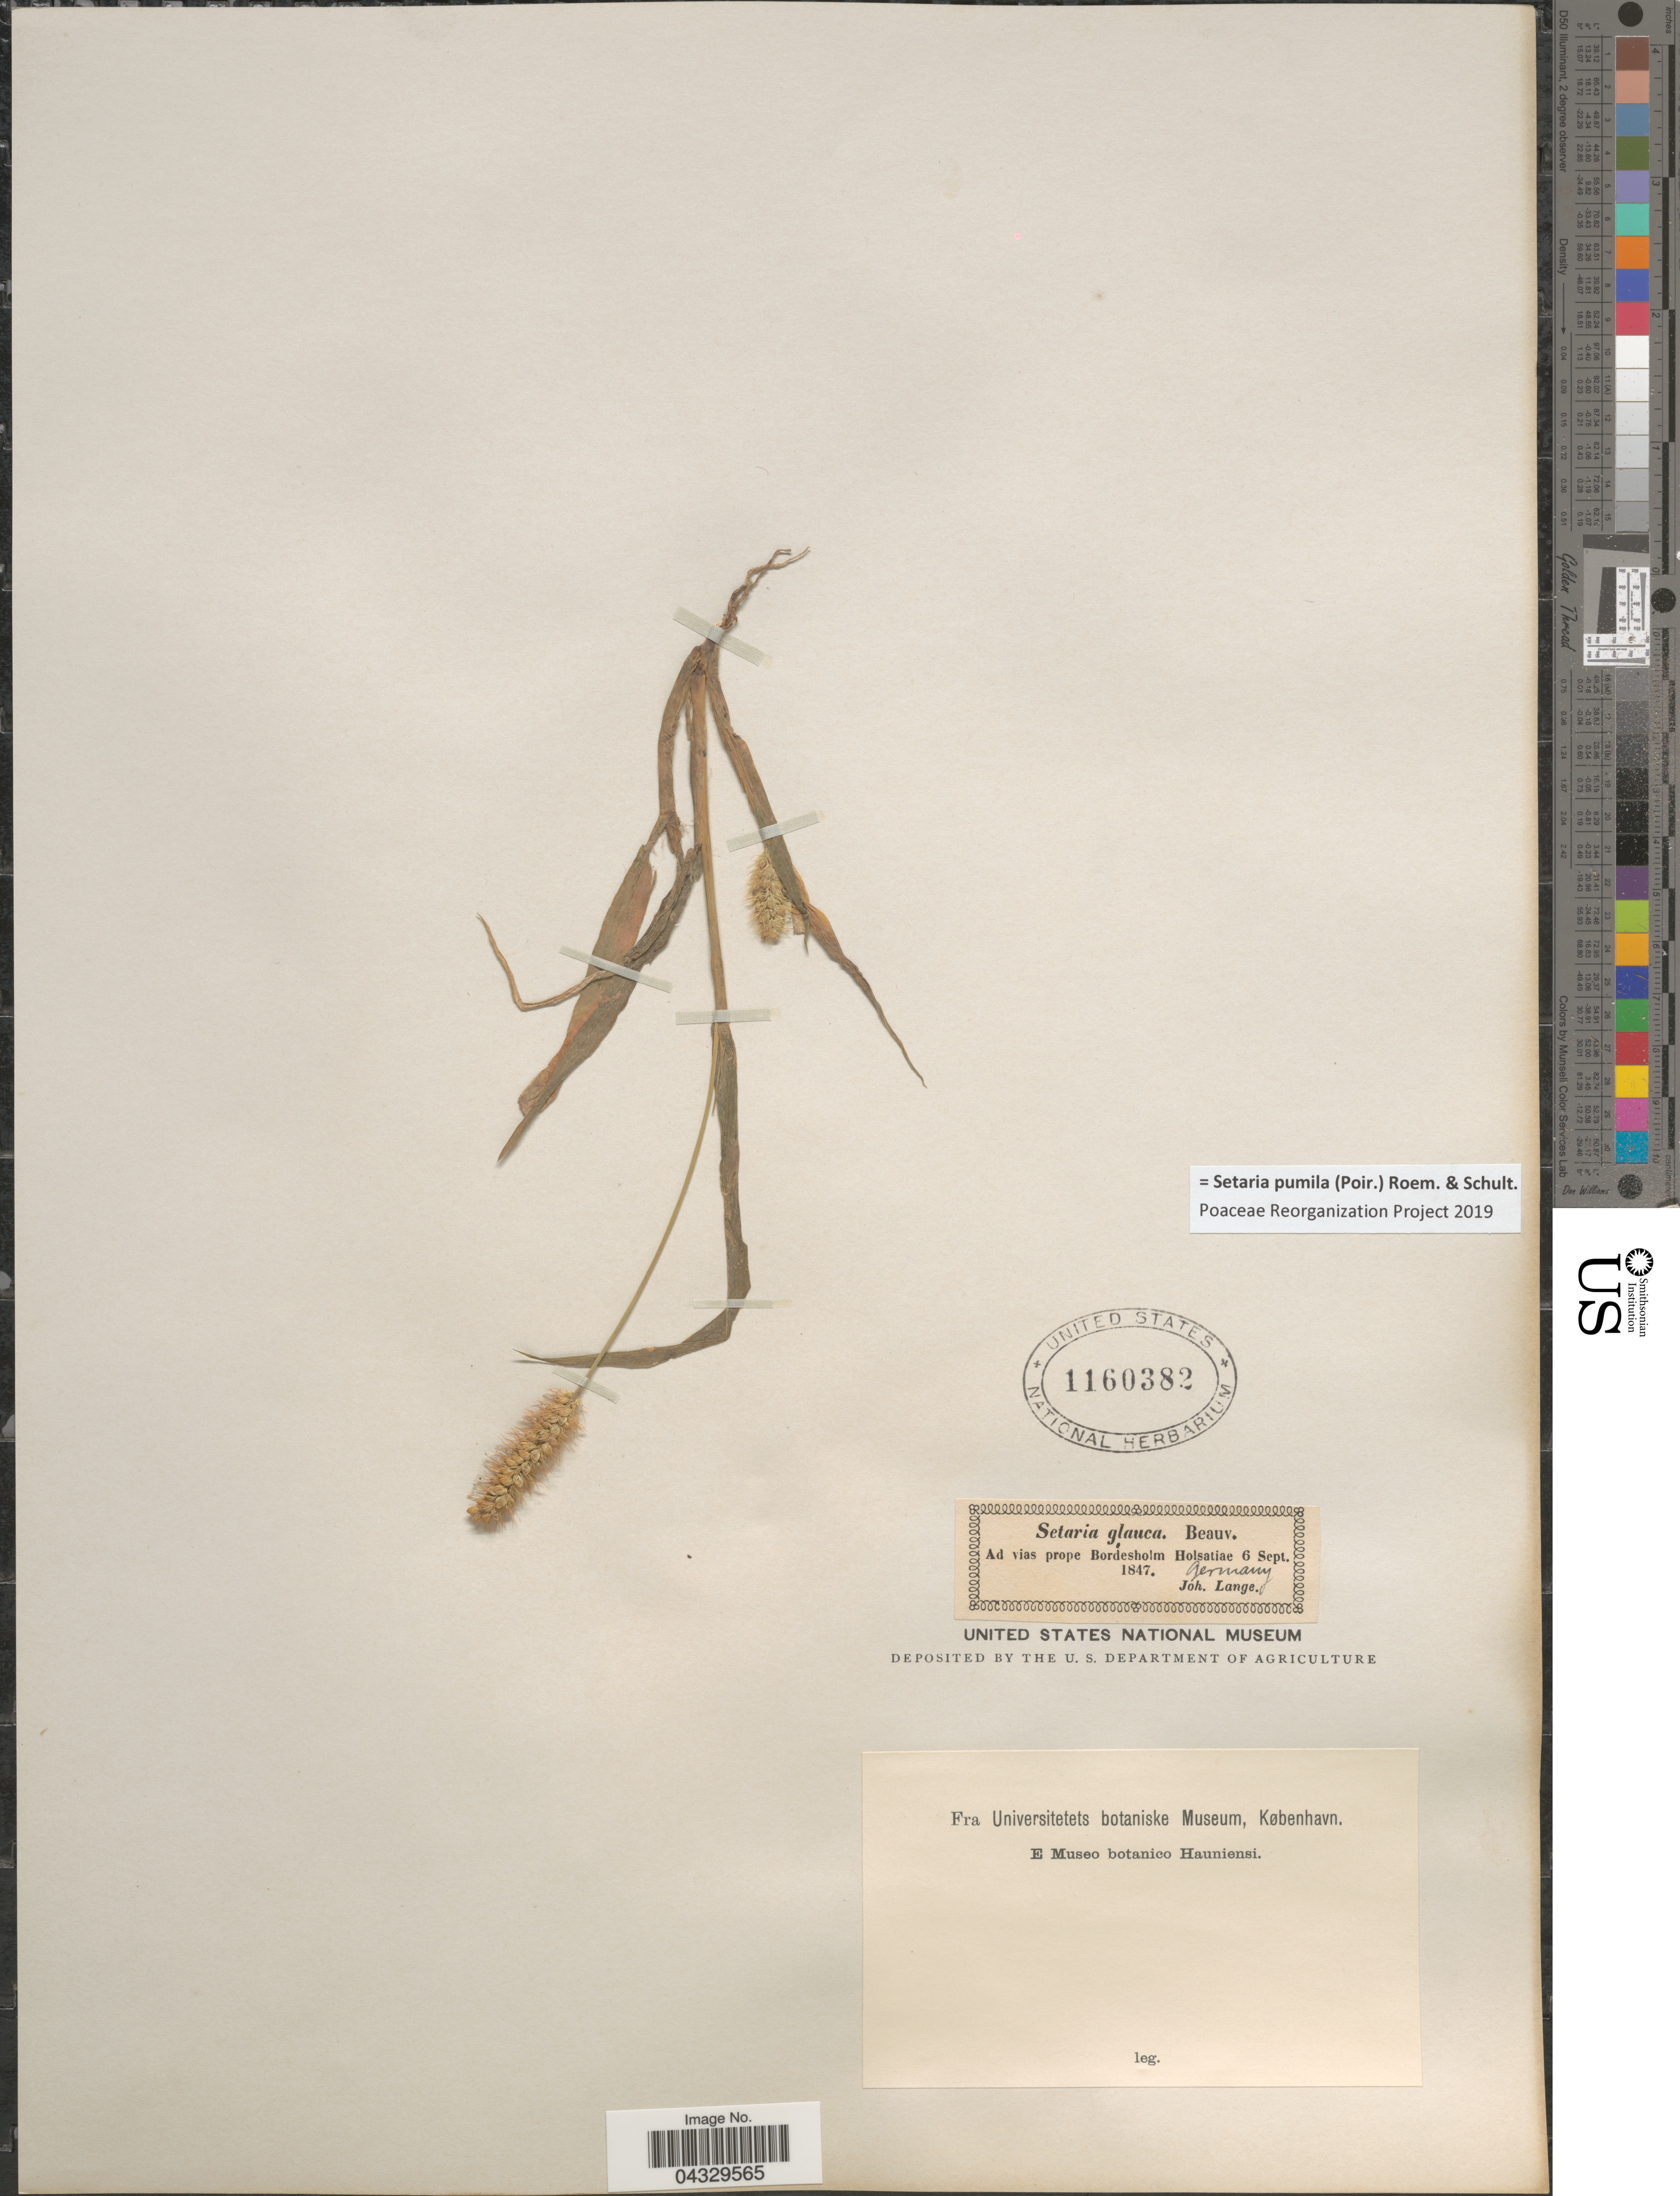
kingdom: Plantae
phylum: Tracheophyta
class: Liliopsida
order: Poales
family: Poaceae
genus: Setaria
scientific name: Setaria pumila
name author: (Poir.) Roem. & Schult.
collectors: J. M. C. Lange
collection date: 1847-09-06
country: Germany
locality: Ad vias prope Bordesholm Holsatiae.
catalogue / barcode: US 1160382